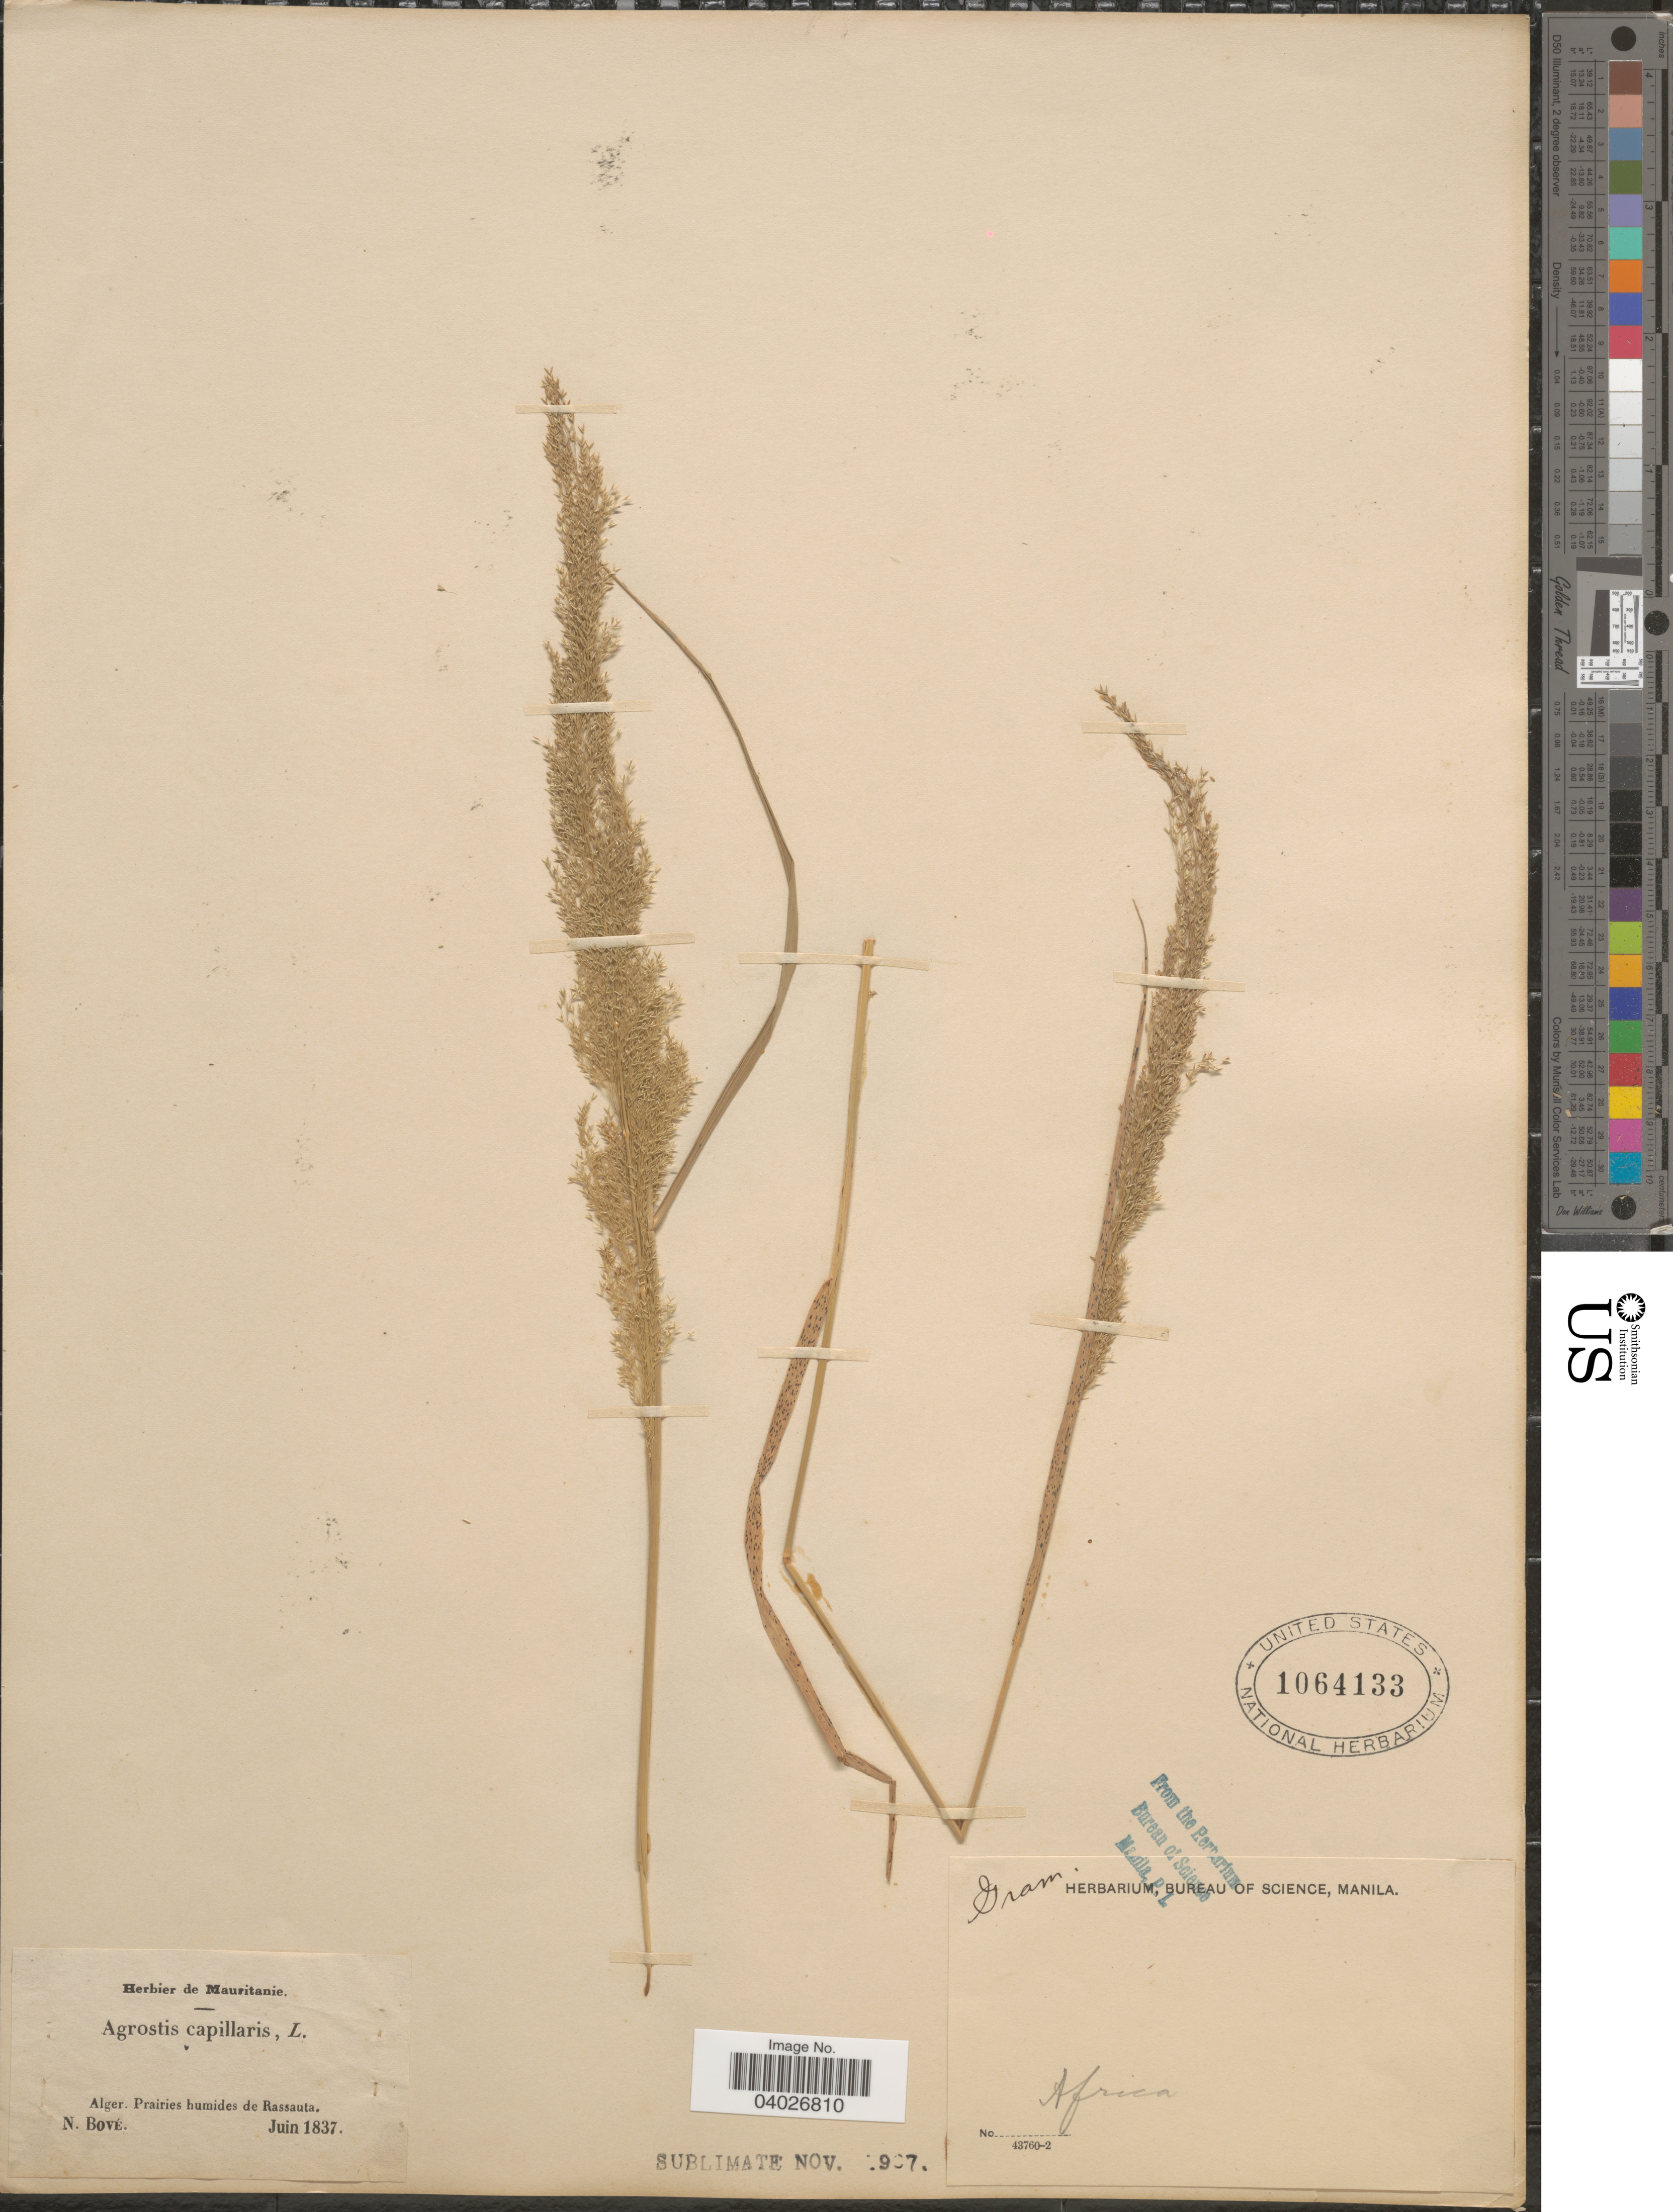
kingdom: Plantae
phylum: Tracheophyta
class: Liliopsida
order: Poales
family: Poaceae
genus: Agrostis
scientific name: Agrostis sp.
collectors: N. Bové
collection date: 1837-06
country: Algeria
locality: Alger. Prairies humides de Rassauta.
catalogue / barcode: US 1064133